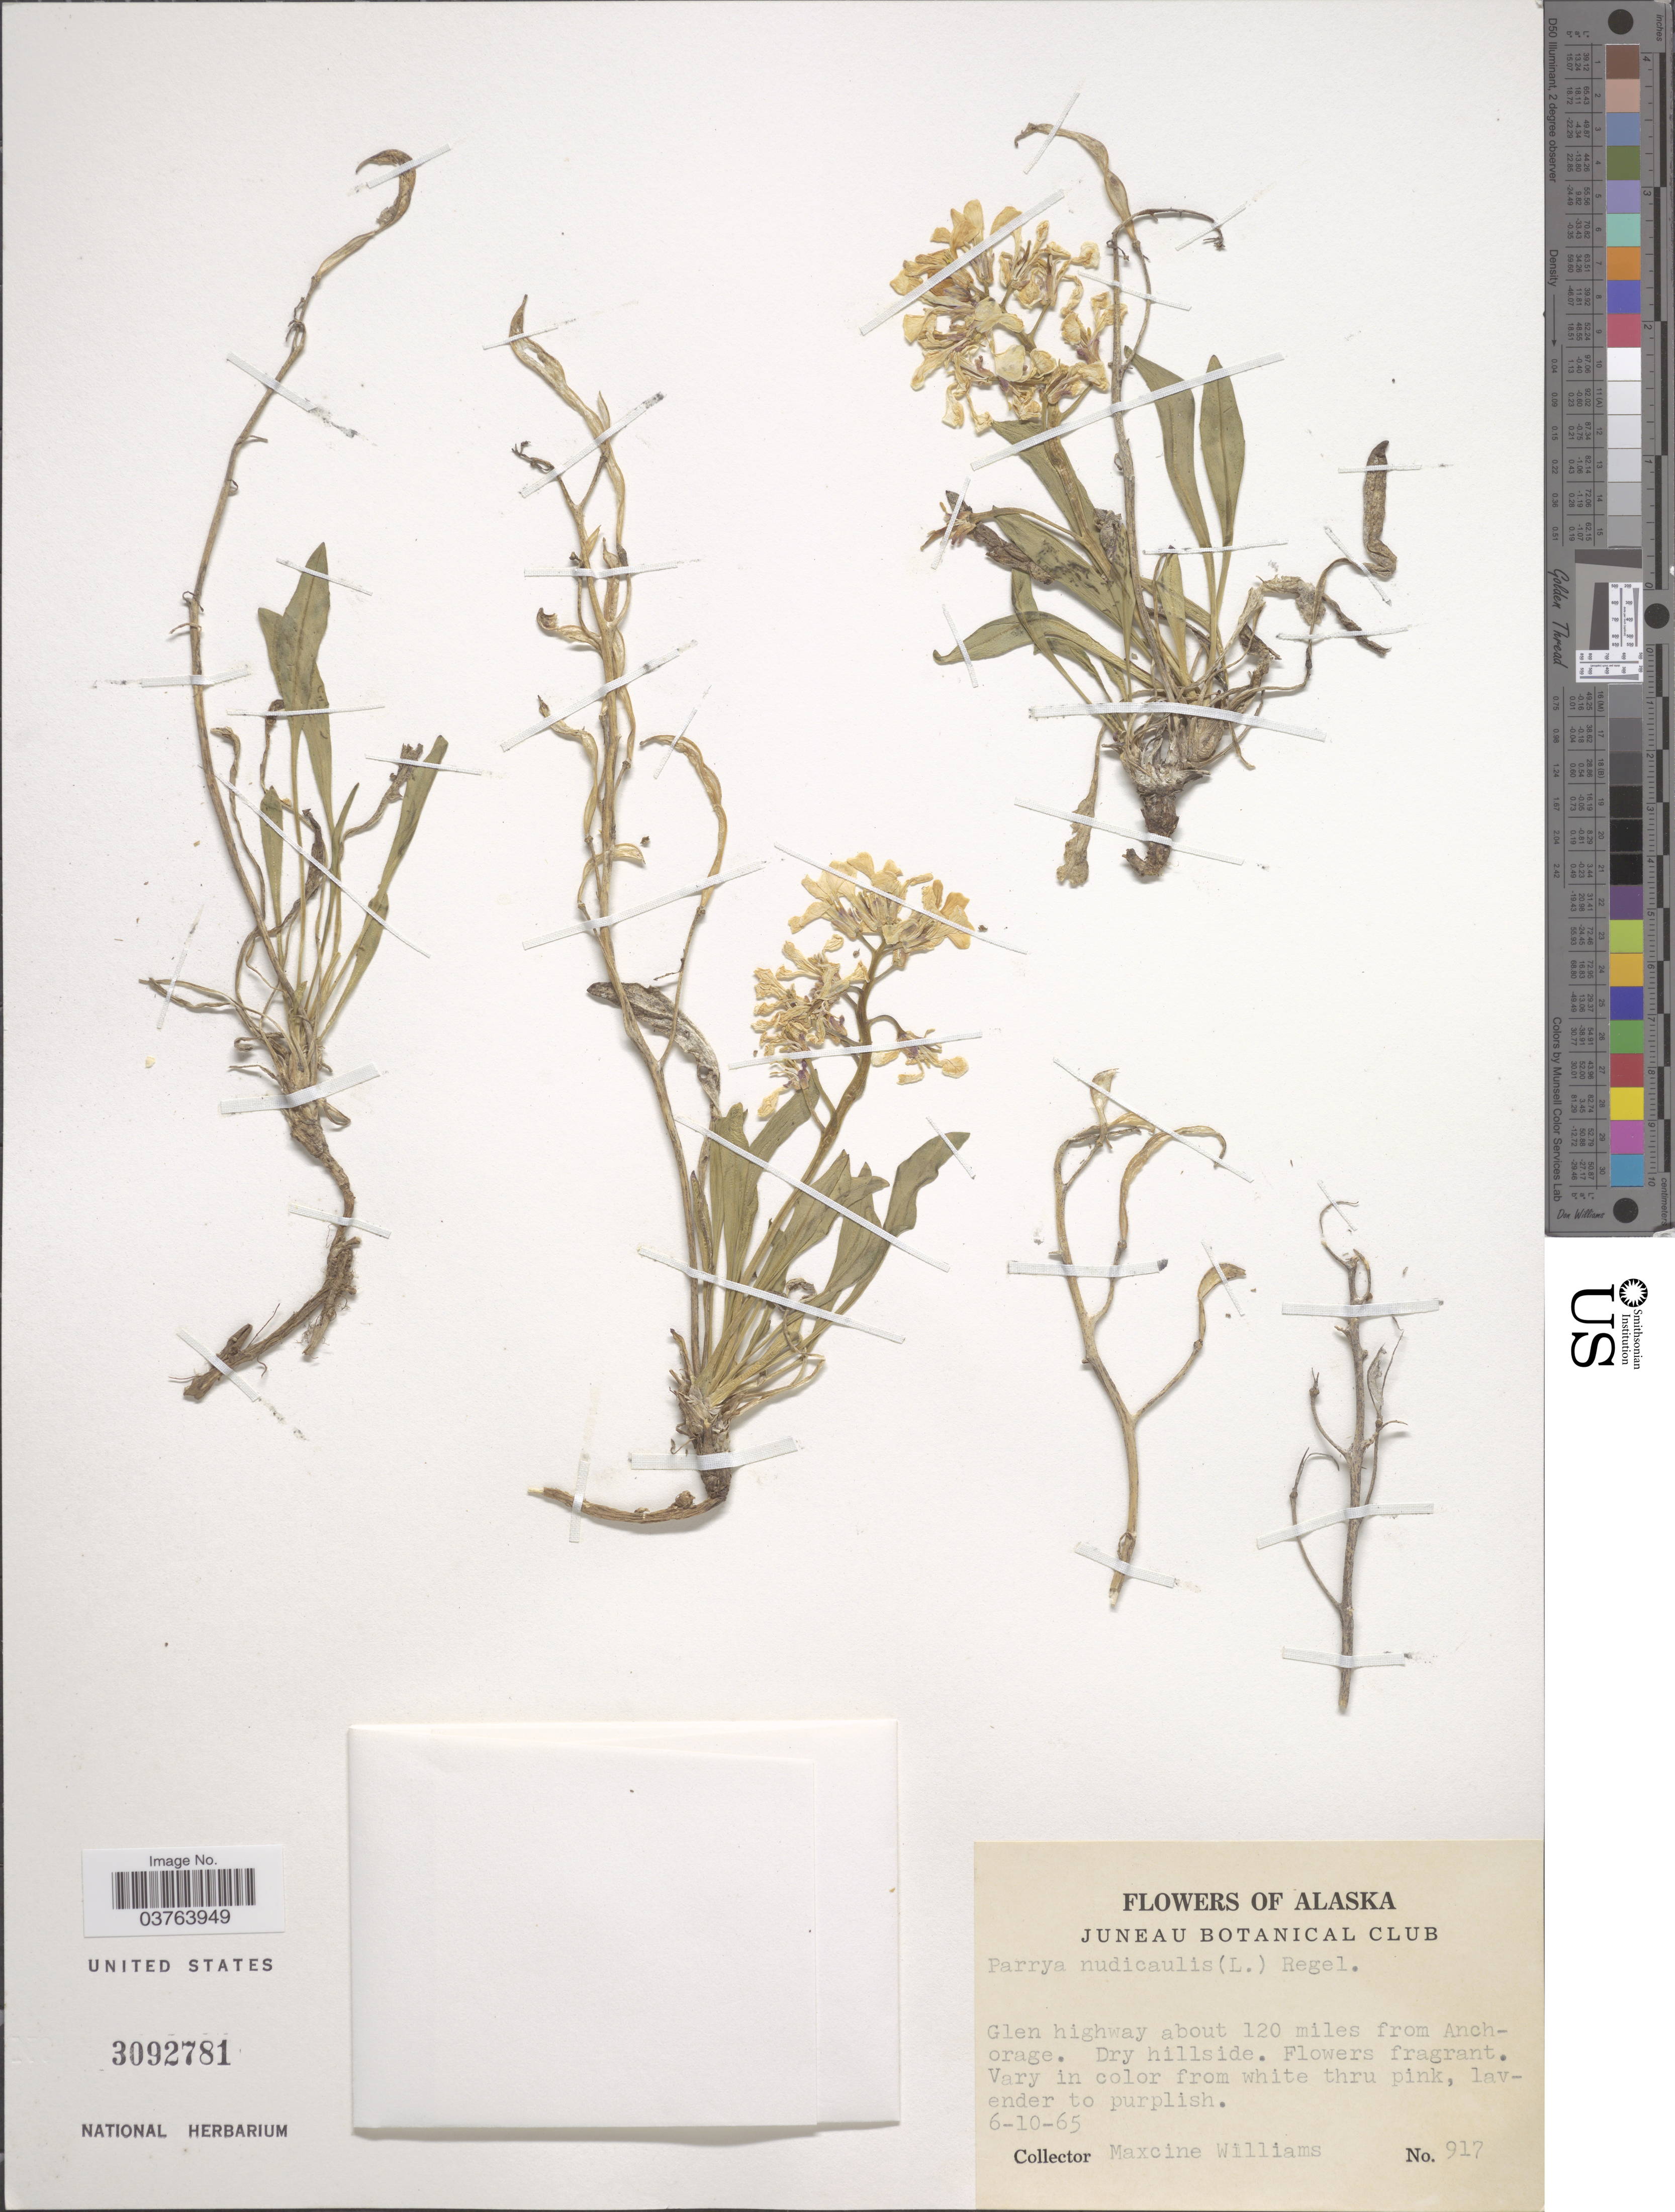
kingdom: Plantae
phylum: Tracheophyta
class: Magnoliopsida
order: Brassicales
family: Brassicaceae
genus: Parrya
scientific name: Parrya nudicaulis subsp. nudicaulis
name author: (L.) Regel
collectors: M. Williams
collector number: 917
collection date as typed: Transcribed d/m/y: 10/6/65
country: United States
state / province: Alaska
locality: Juneau Botanical Club [unsure placement] Glen highway about 120 miles from Anchorage.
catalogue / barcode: US 3092781